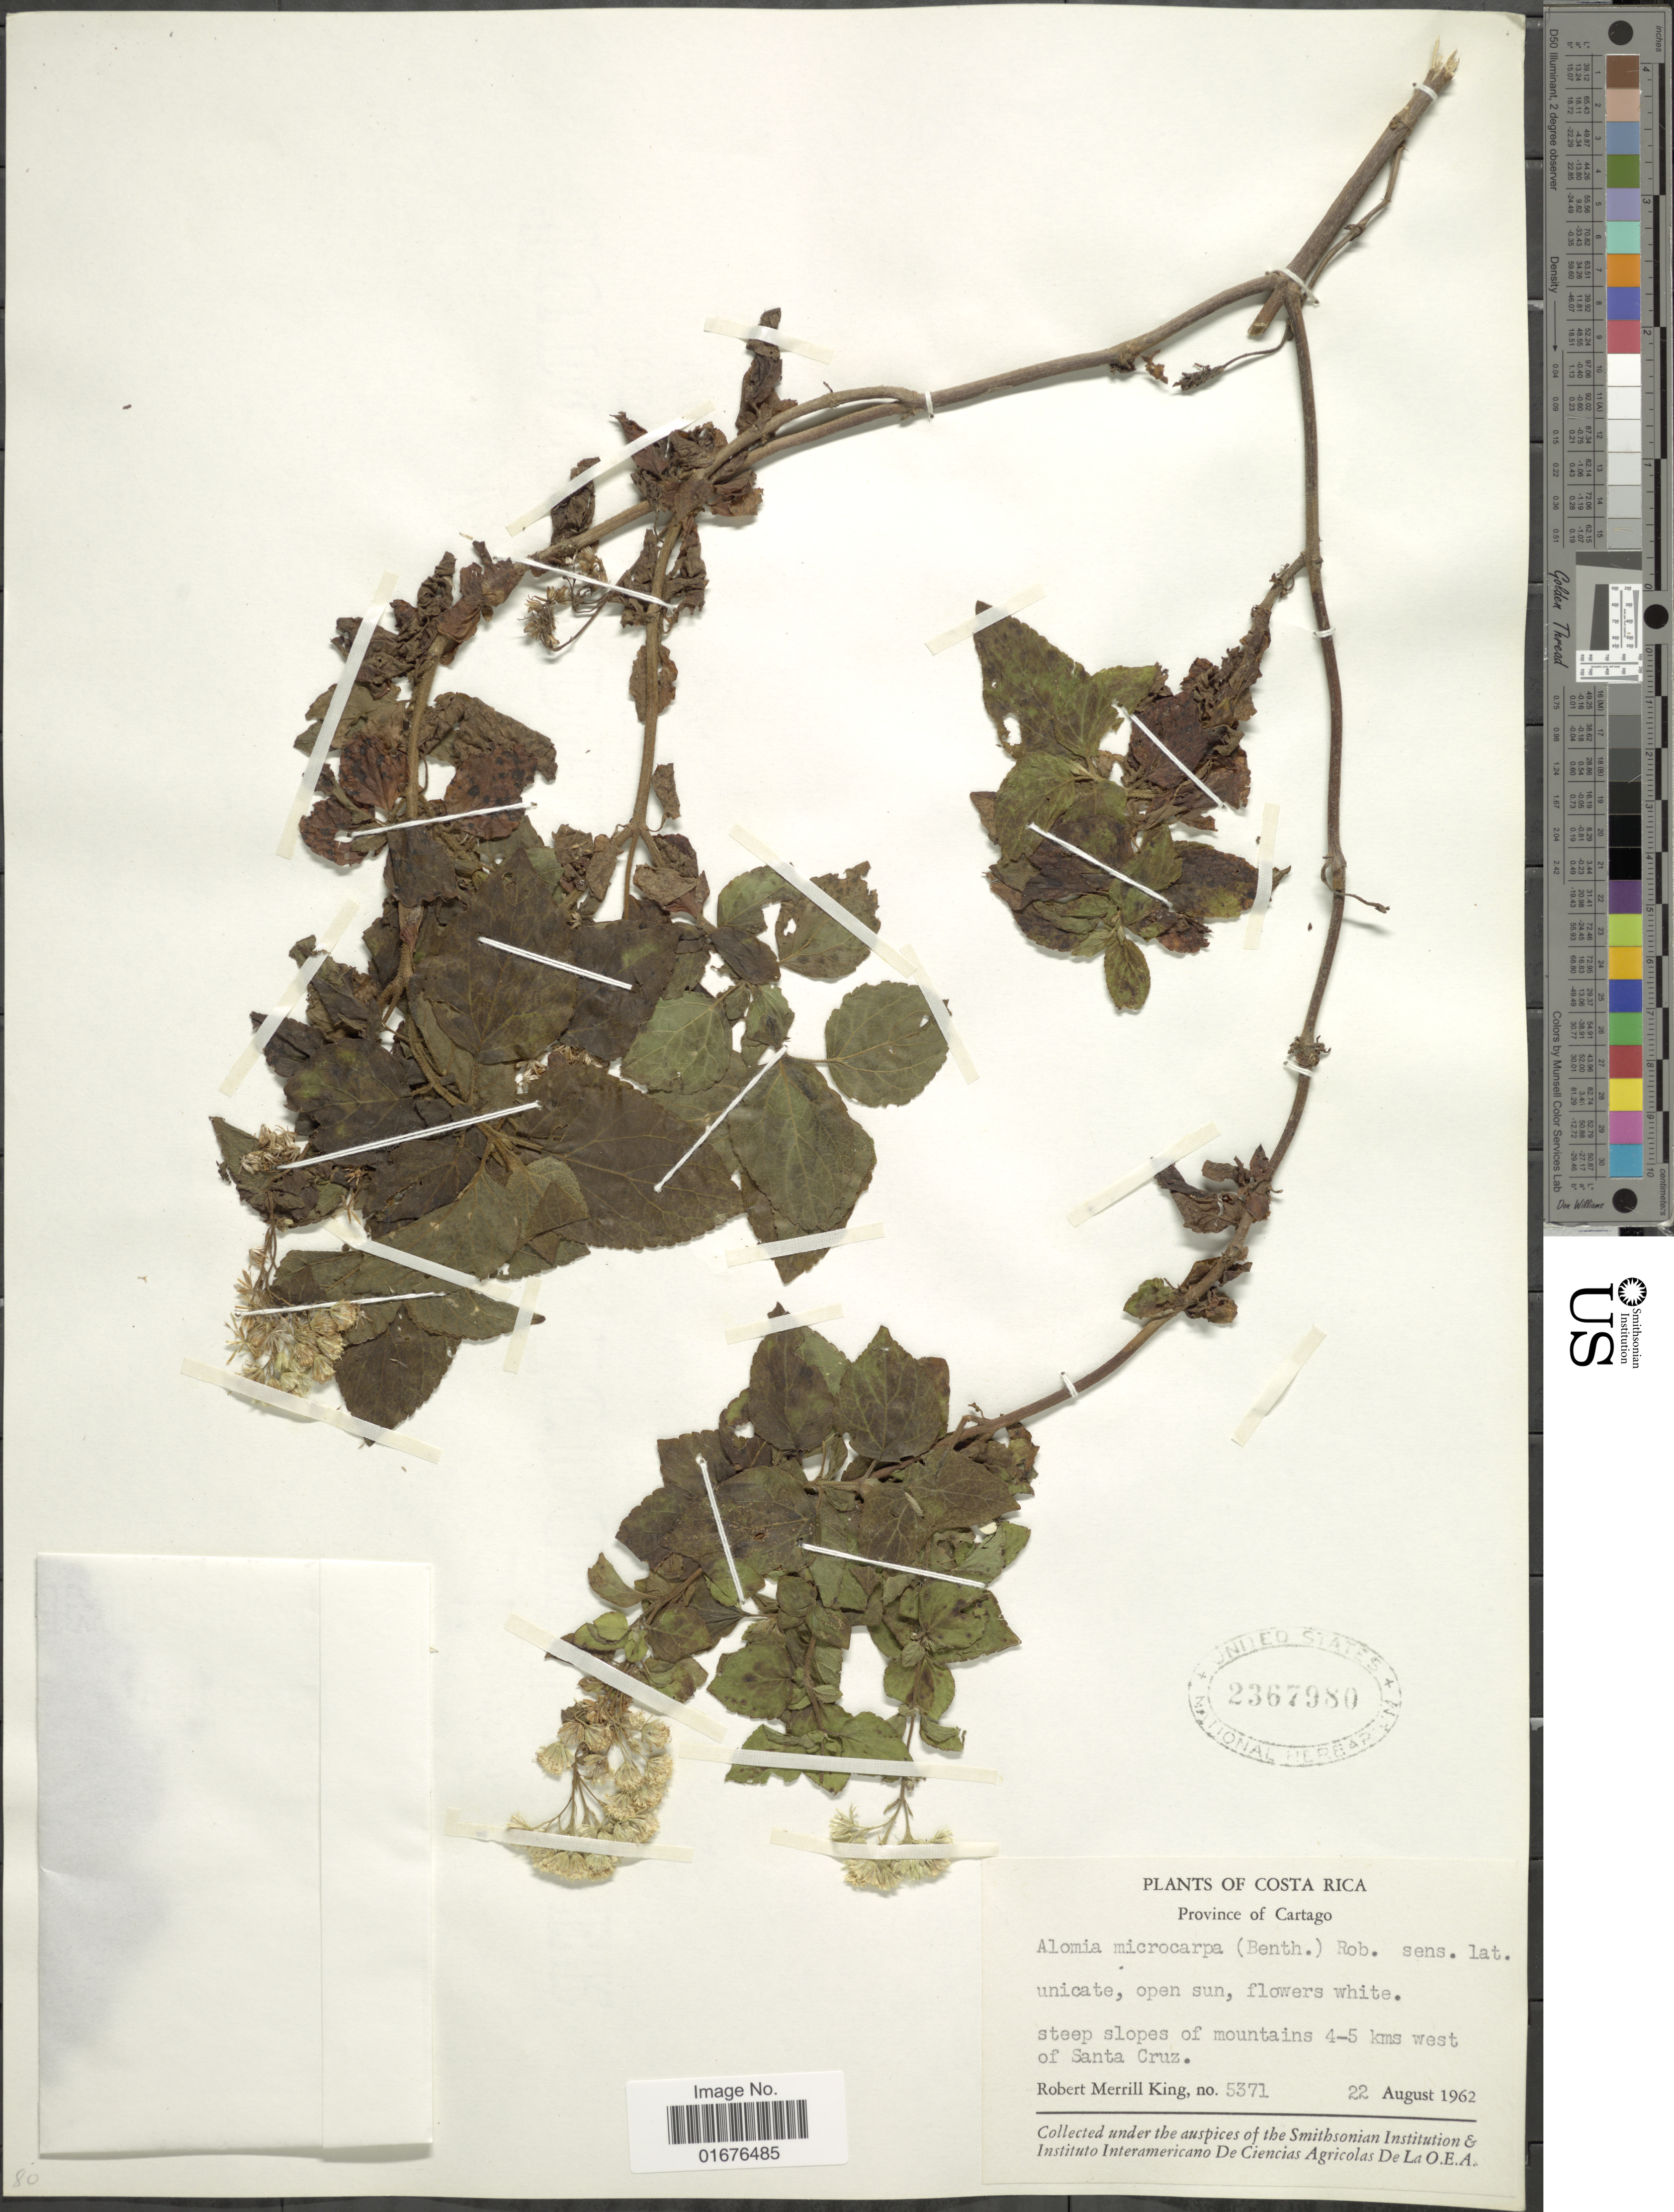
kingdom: Plantae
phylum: Tracheophyta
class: Magnoliopsida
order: Asterales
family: Asteraceae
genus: Ageratina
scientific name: Ageratina pichinchensis var. bustamenta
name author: (DC.) R.M. King & H. Rob.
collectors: R. M. King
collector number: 5371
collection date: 1962-08-22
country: Costa Rica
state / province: Cartago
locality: Steep slopes of mountains 4-5 kms west of Santa Cruz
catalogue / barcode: US 2367980